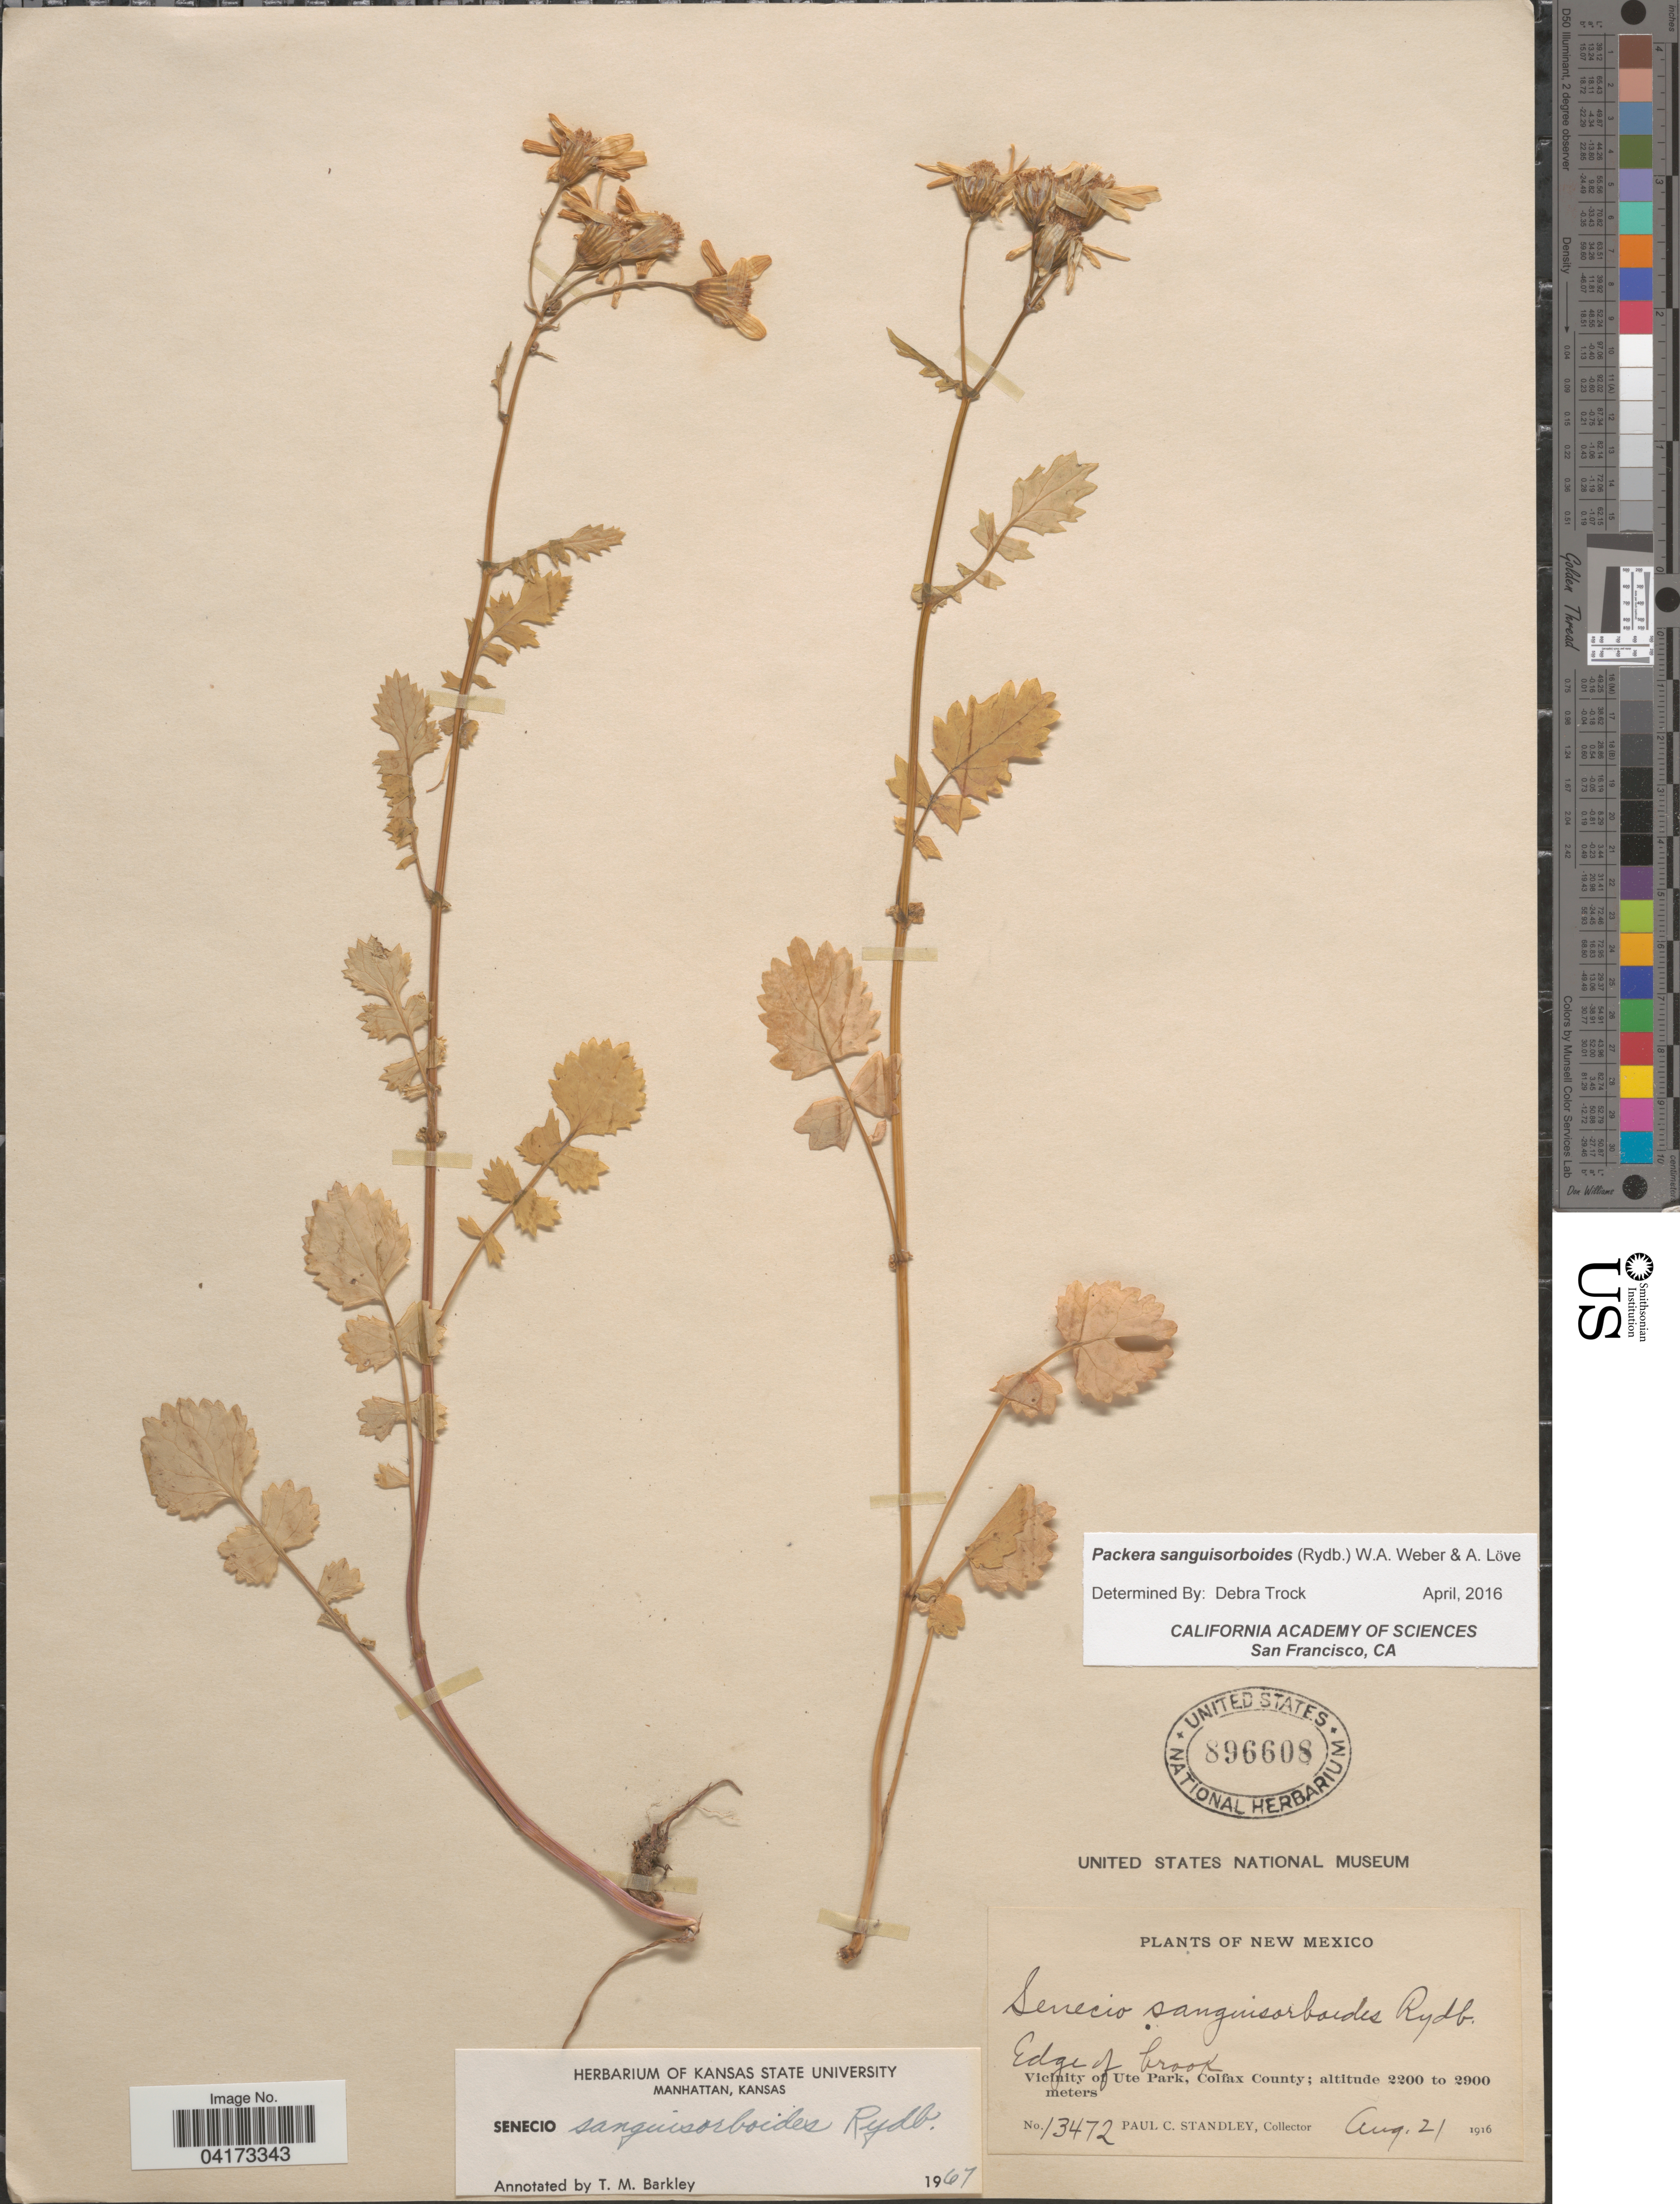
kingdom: Plantae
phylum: Tracheophyta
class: Magnoliopsida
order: Asterales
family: Asteraceae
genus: Packera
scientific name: Packera sanguisorboides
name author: (Rydb.) W.A. Weber & Á. Löve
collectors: P. C. Standley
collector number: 13472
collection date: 1916-08-21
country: United States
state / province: New Mexico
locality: Vicinity of Ute Park, Colfax County.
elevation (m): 2200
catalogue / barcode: US 896608